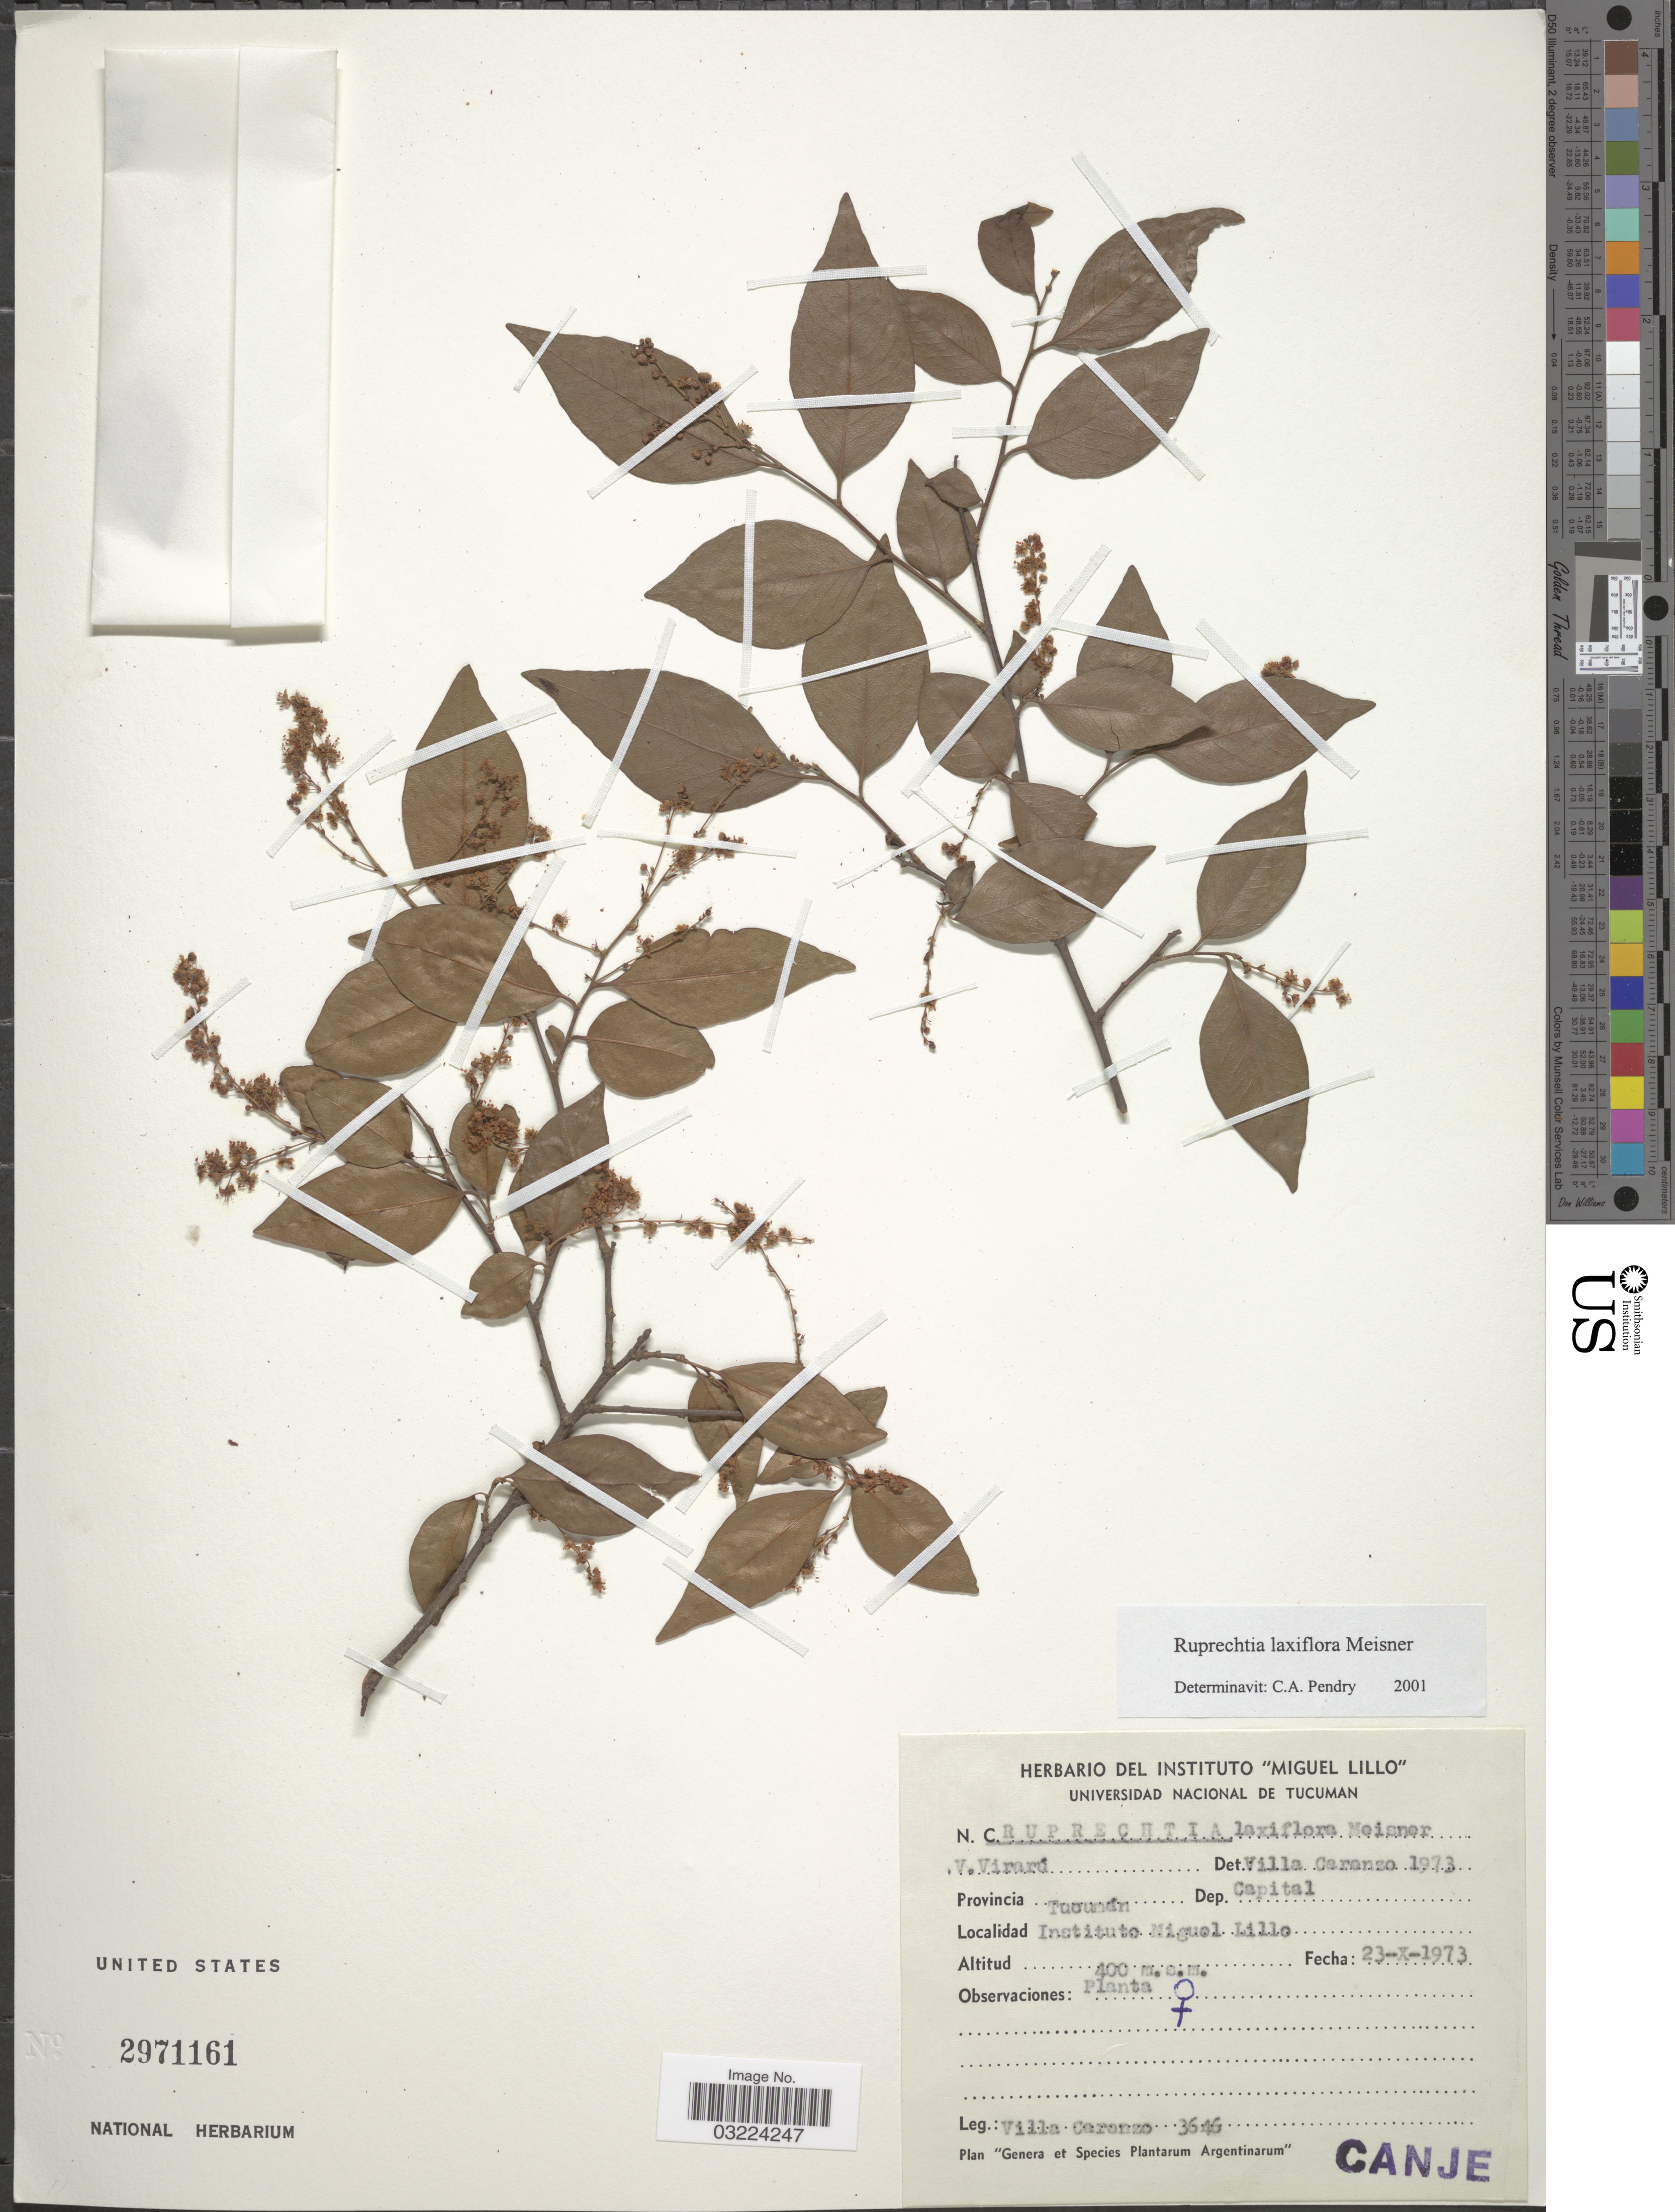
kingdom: Plantae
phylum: Tracheophyta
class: Magnoliopsida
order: Caryophyllales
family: Polygonaceae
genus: Ruprechtia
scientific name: Ruprechtia laxiflora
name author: Meisn.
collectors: Villa Carenzo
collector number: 3646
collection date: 1973-10-23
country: Argentina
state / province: Tucuman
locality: Dep. Capital. Institute Miguel Lillo.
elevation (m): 400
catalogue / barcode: US 2971161